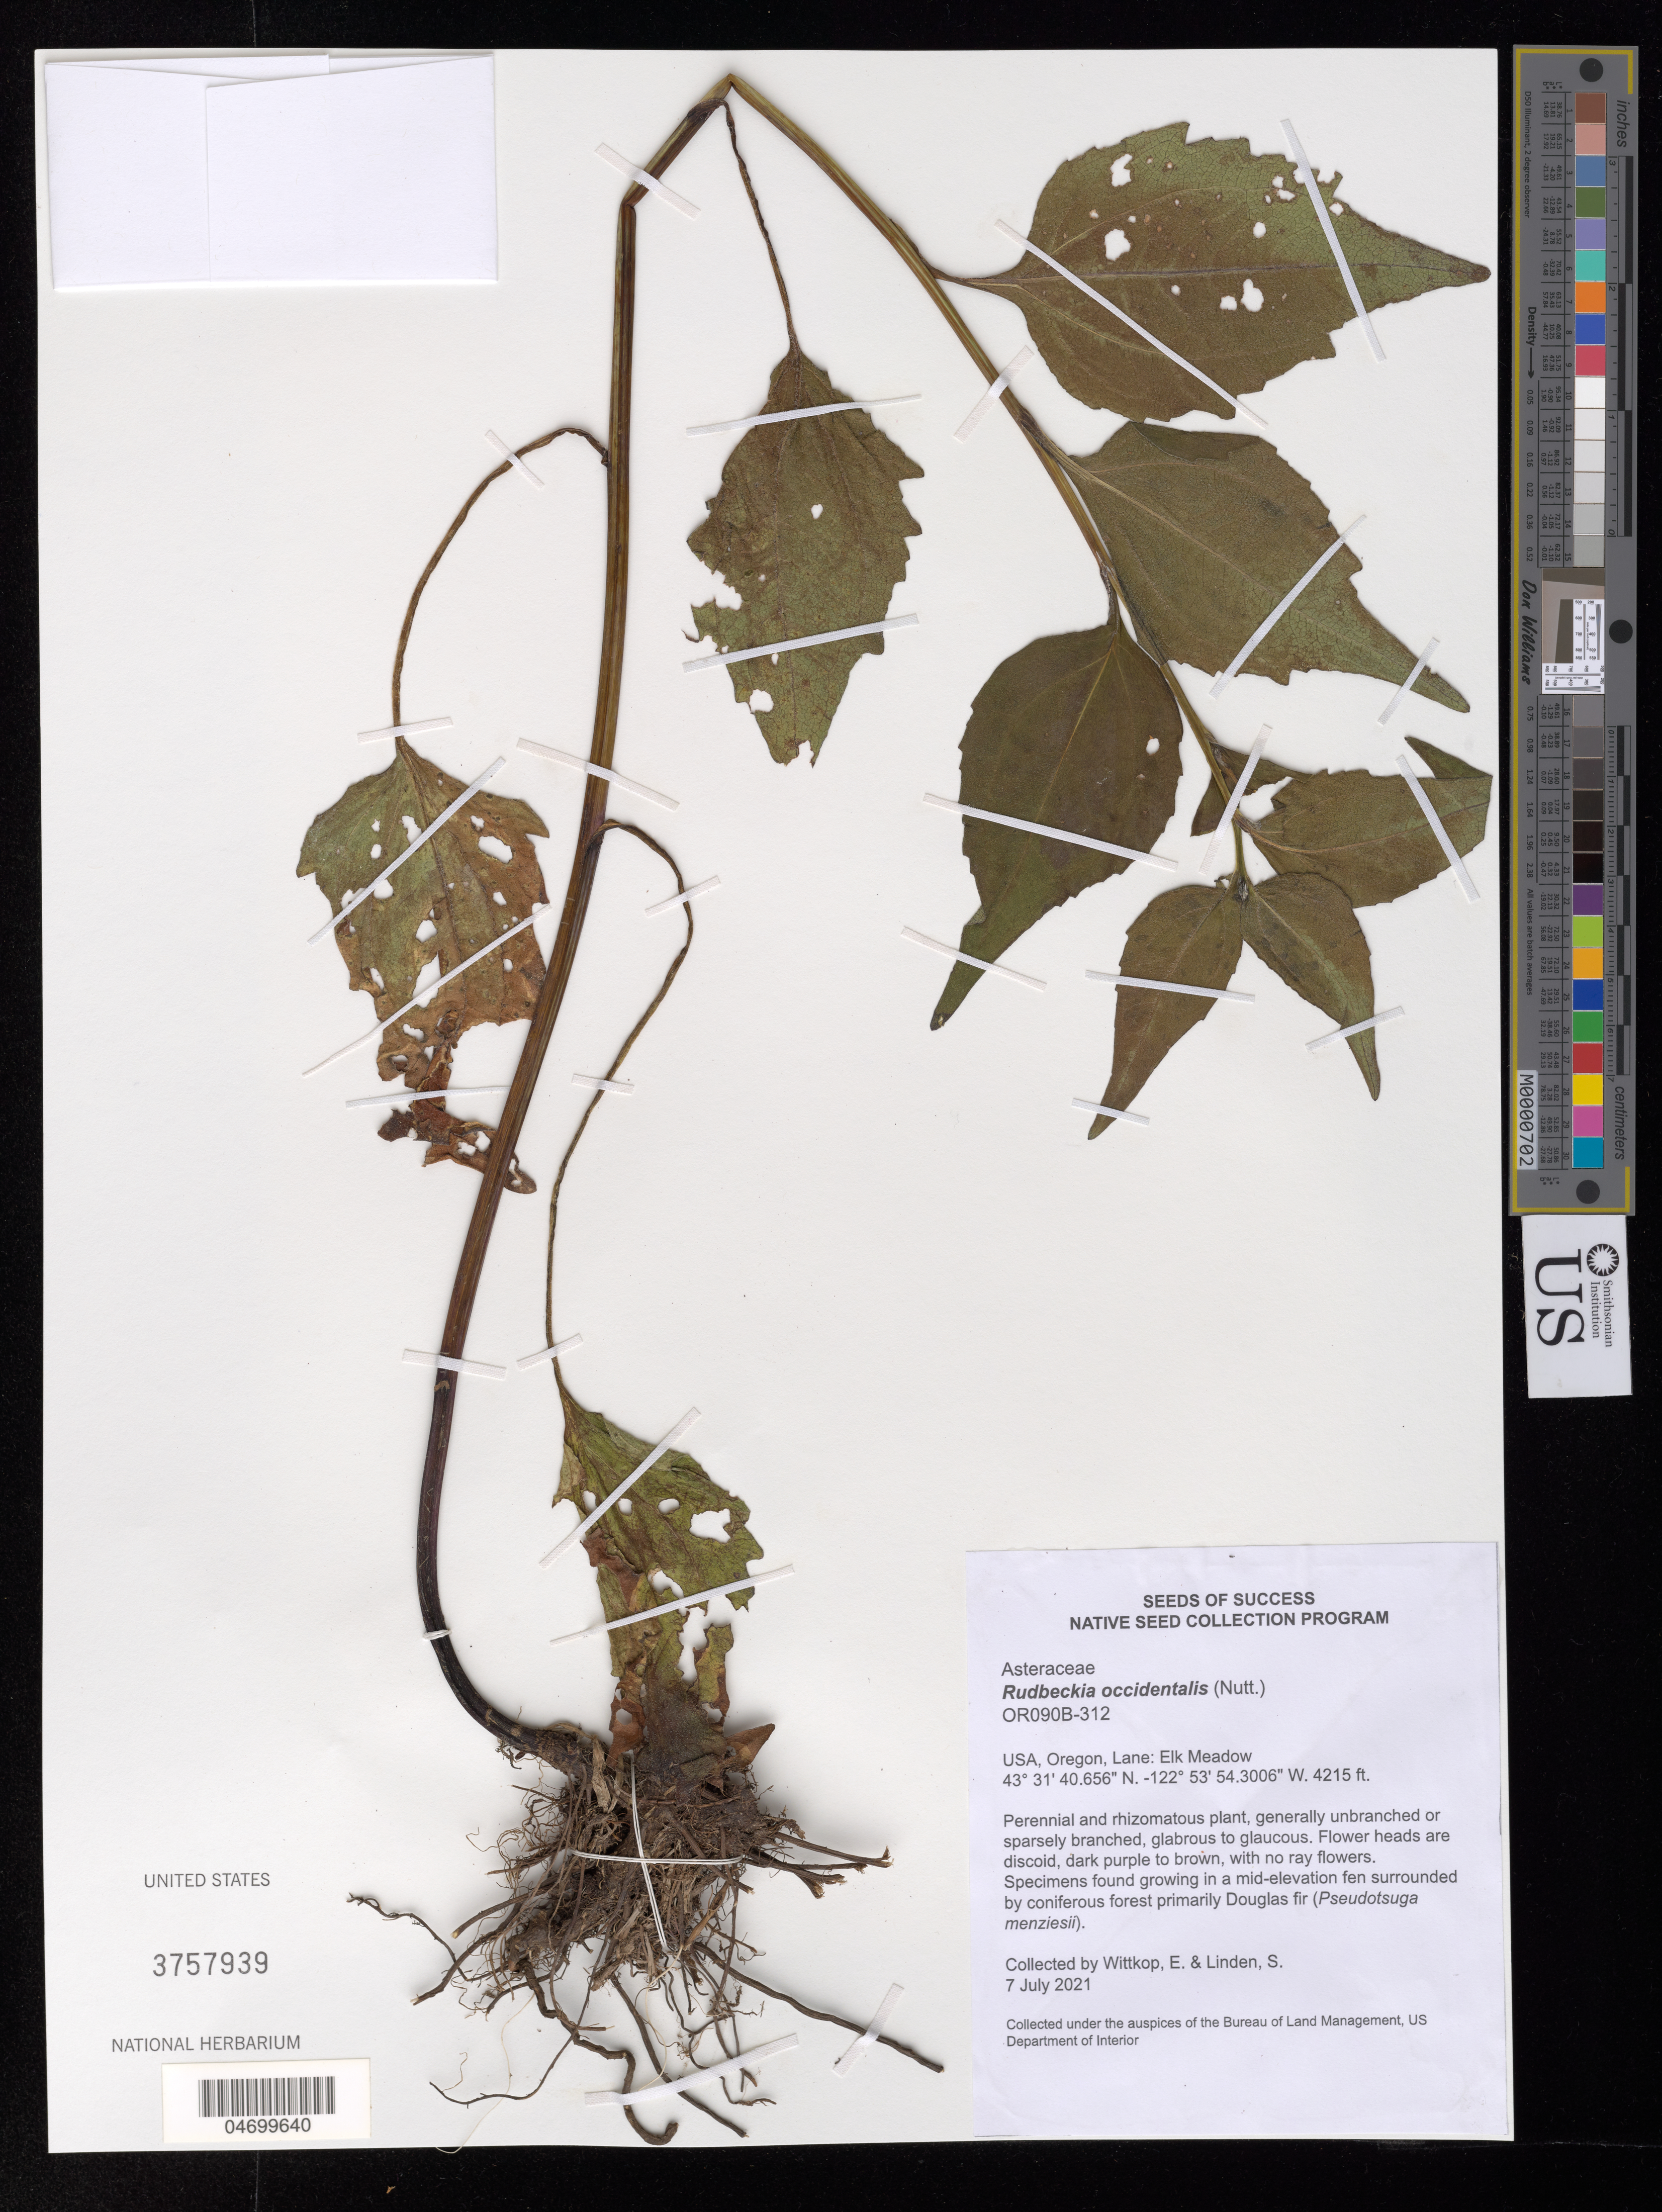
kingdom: Plantae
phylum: Tracheophyta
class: Magnoliopsida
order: Asterales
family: Asteraceae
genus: Rudbeckia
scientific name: Rudbeckia occidentalis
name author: Nutt.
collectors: E. Wittkop & S. Linden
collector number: OR090B-312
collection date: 2021-07-07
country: United States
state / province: Oregon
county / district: Lane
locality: Elk Meadow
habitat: Mid-elevation fen surrounded by coniferous forest primarily Douglas fir (Pseudotsuga menziesii).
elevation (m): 1285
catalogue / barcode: US 3757939